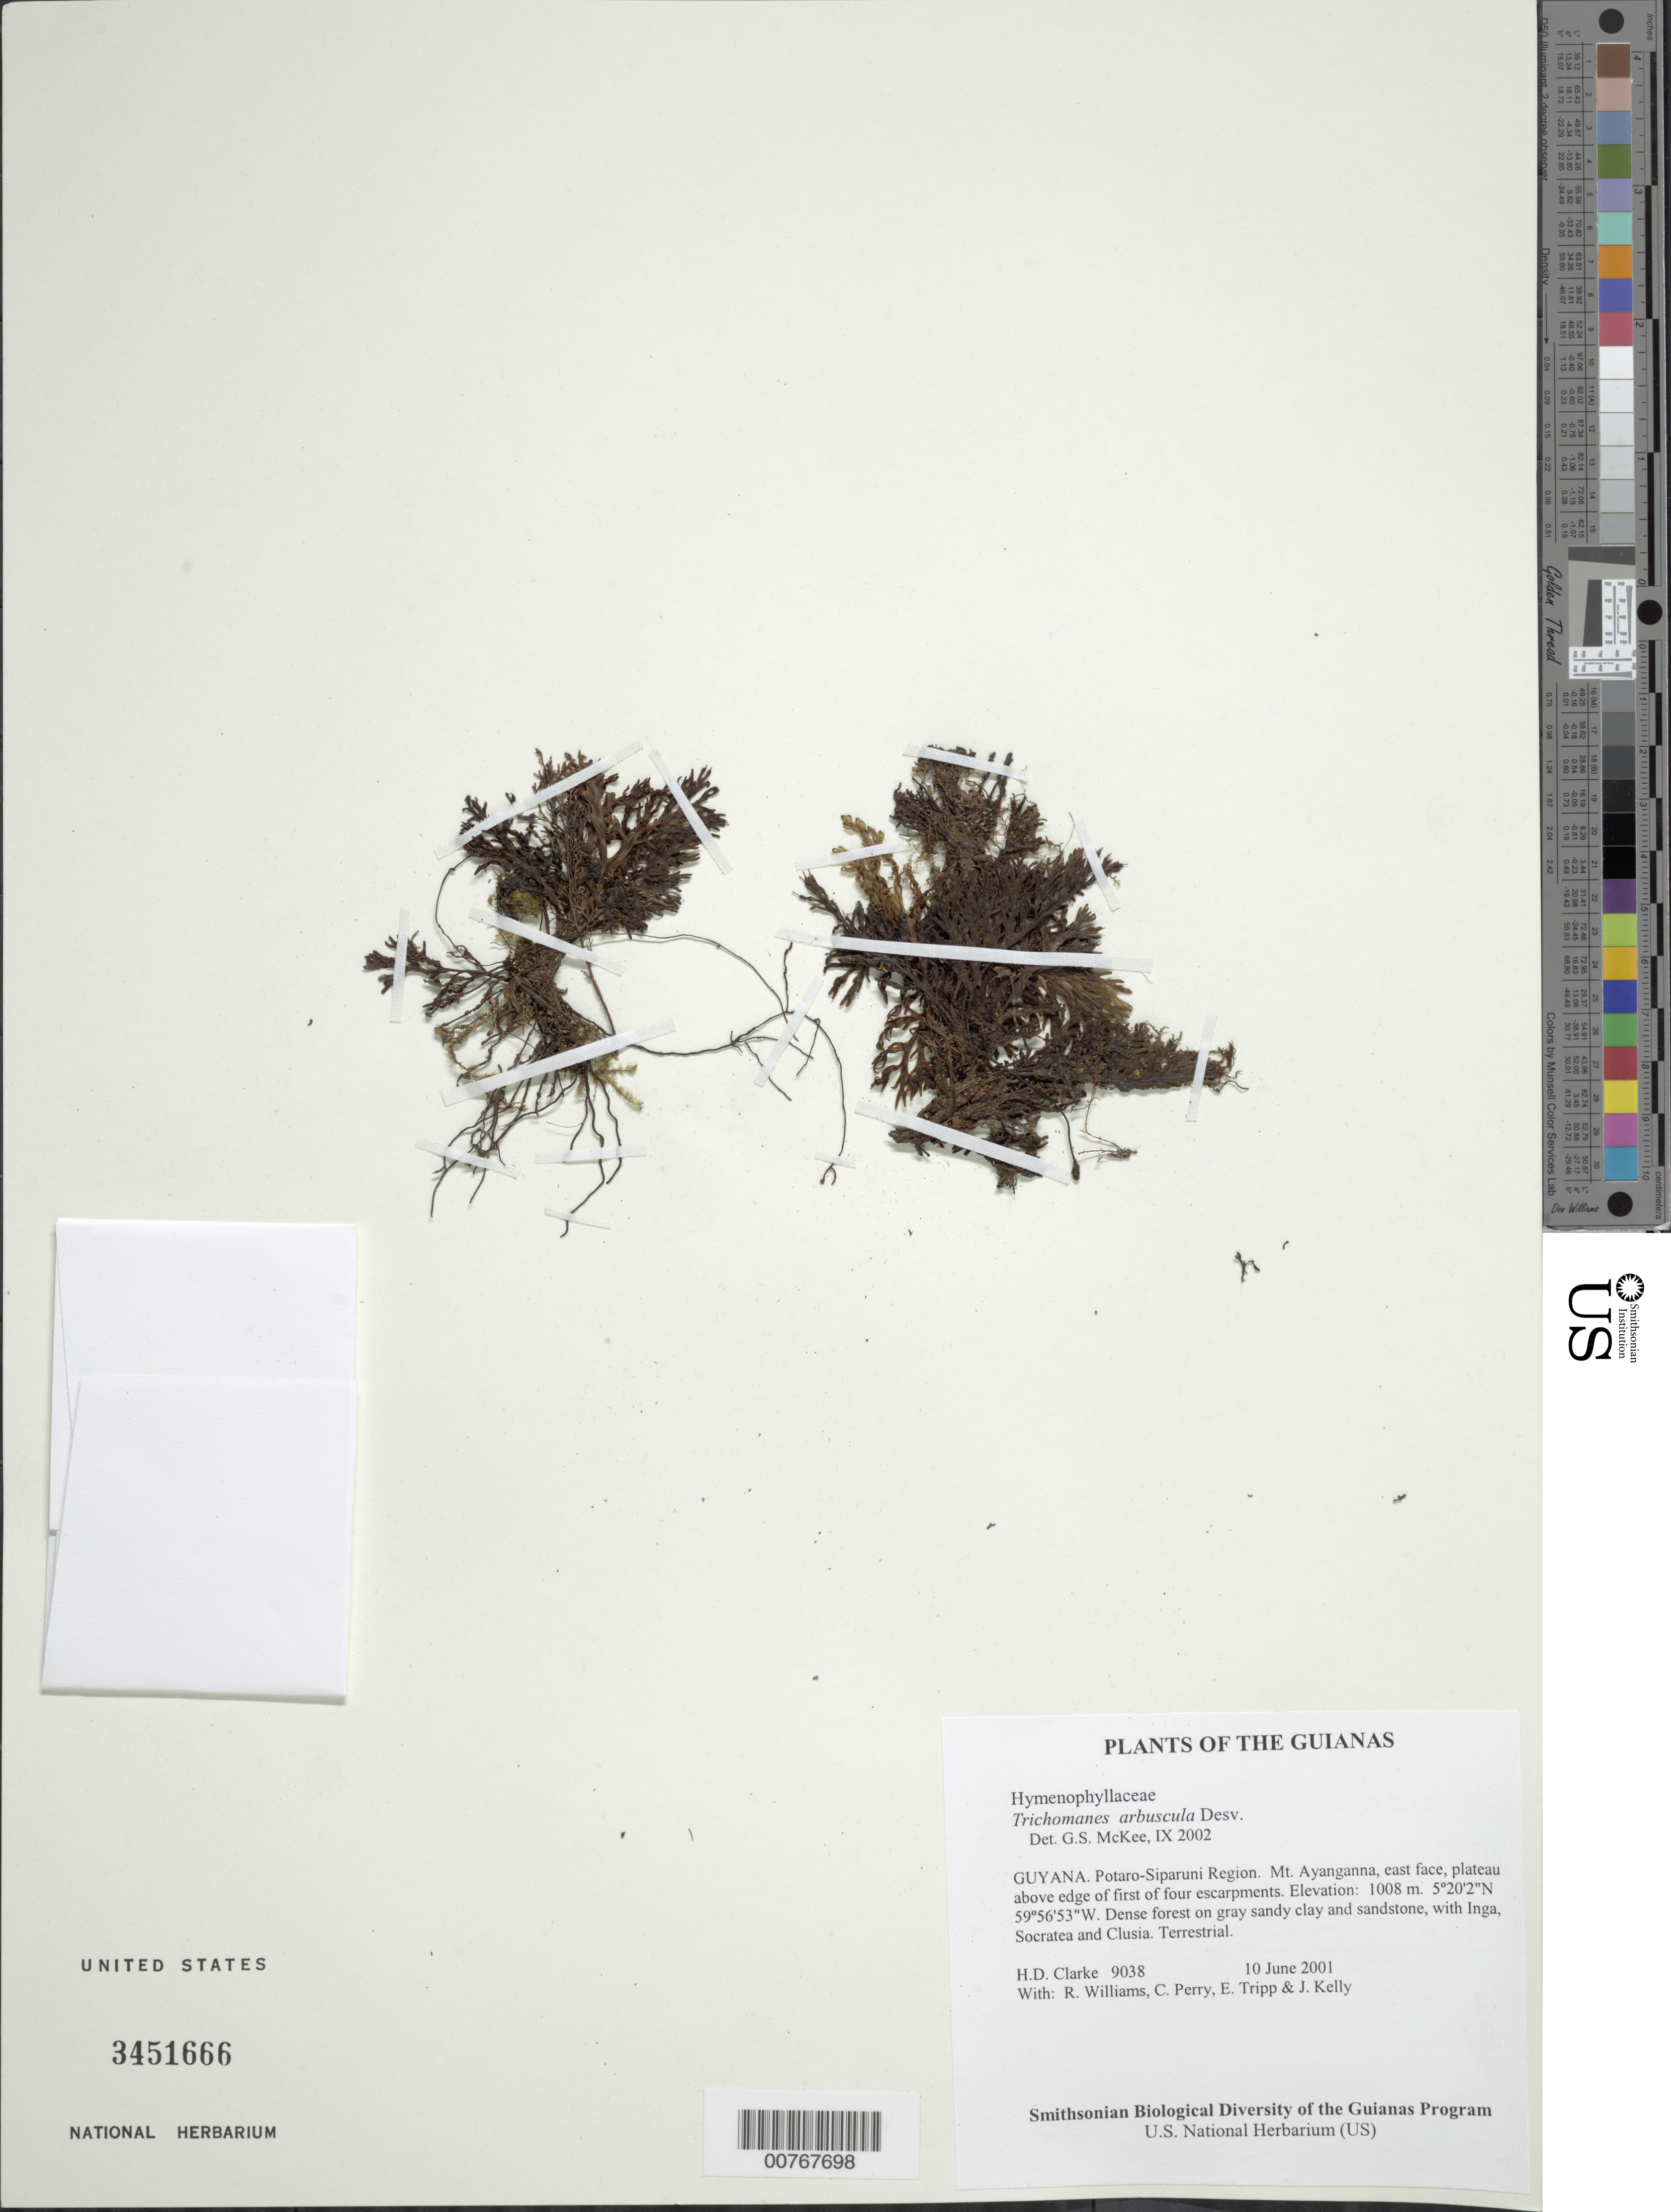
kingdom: Plantae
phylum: Tracheophyta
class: Polypodiopsida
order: Hymenophyllales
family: Hymenophyllaceae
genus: Trichomanes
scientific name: Trichomanes arbuscula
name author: Desv.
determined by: McKee, G. S., (US), NMNH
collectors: H. D. Clarke, R. Williams, C. Perry, E. Tripp & J. Kelly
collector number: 9038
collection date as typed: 10 June 2001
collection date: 2001-06-10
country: Guyana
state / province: Potaro-Siparuni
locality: Mt. Ayanganna, east face, plateau above edge of first of four escarpments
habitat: Dense forest on gray sandy clay and sandstone, with Inga, Socratea and Clusia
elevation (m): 1008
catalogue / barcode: US 3451666